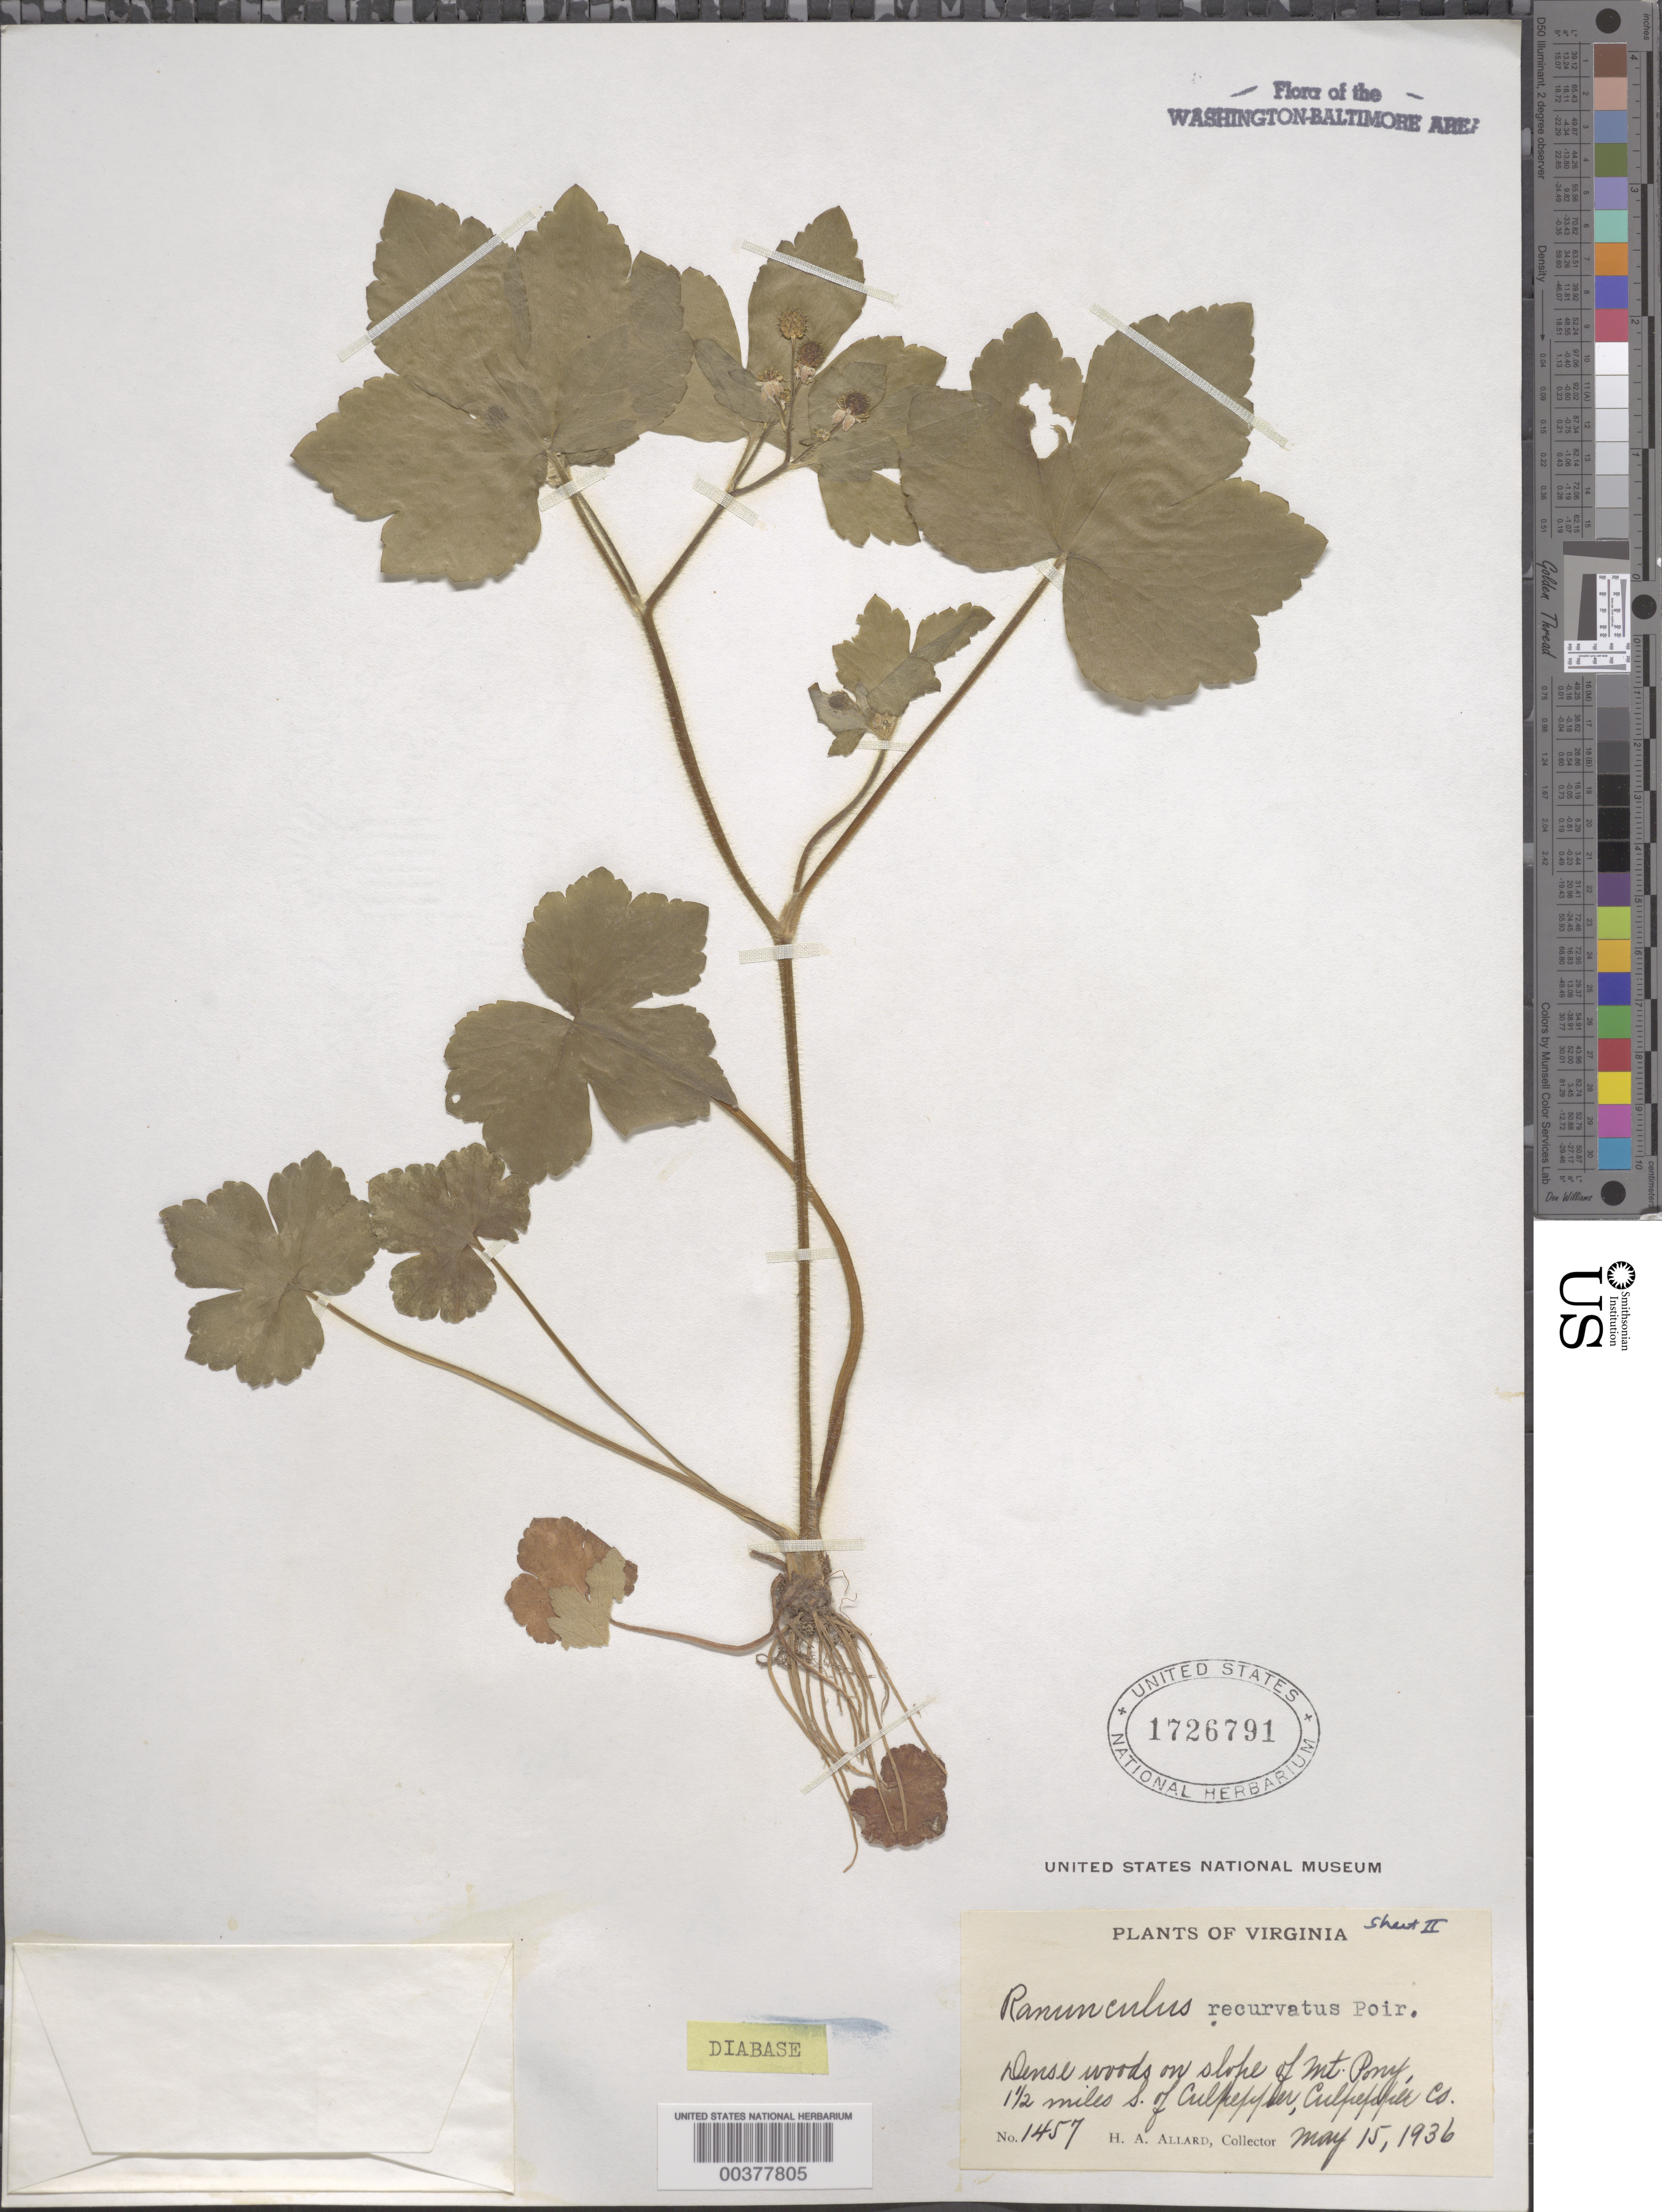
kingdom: Plantae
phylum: Tracheophyta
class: Magnoliopsida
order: Ranunculales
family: Ranunculaceae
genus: Ranunculus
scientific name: Ranunculus recurvatus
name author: Poir.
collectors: H. A. Allard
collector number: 1457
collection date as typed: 15 May 1936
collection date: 1936-05-15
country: United States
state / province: Virginia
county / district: Culpeper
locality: Mount Pony, south of Culpepper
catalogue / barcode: US 1726791